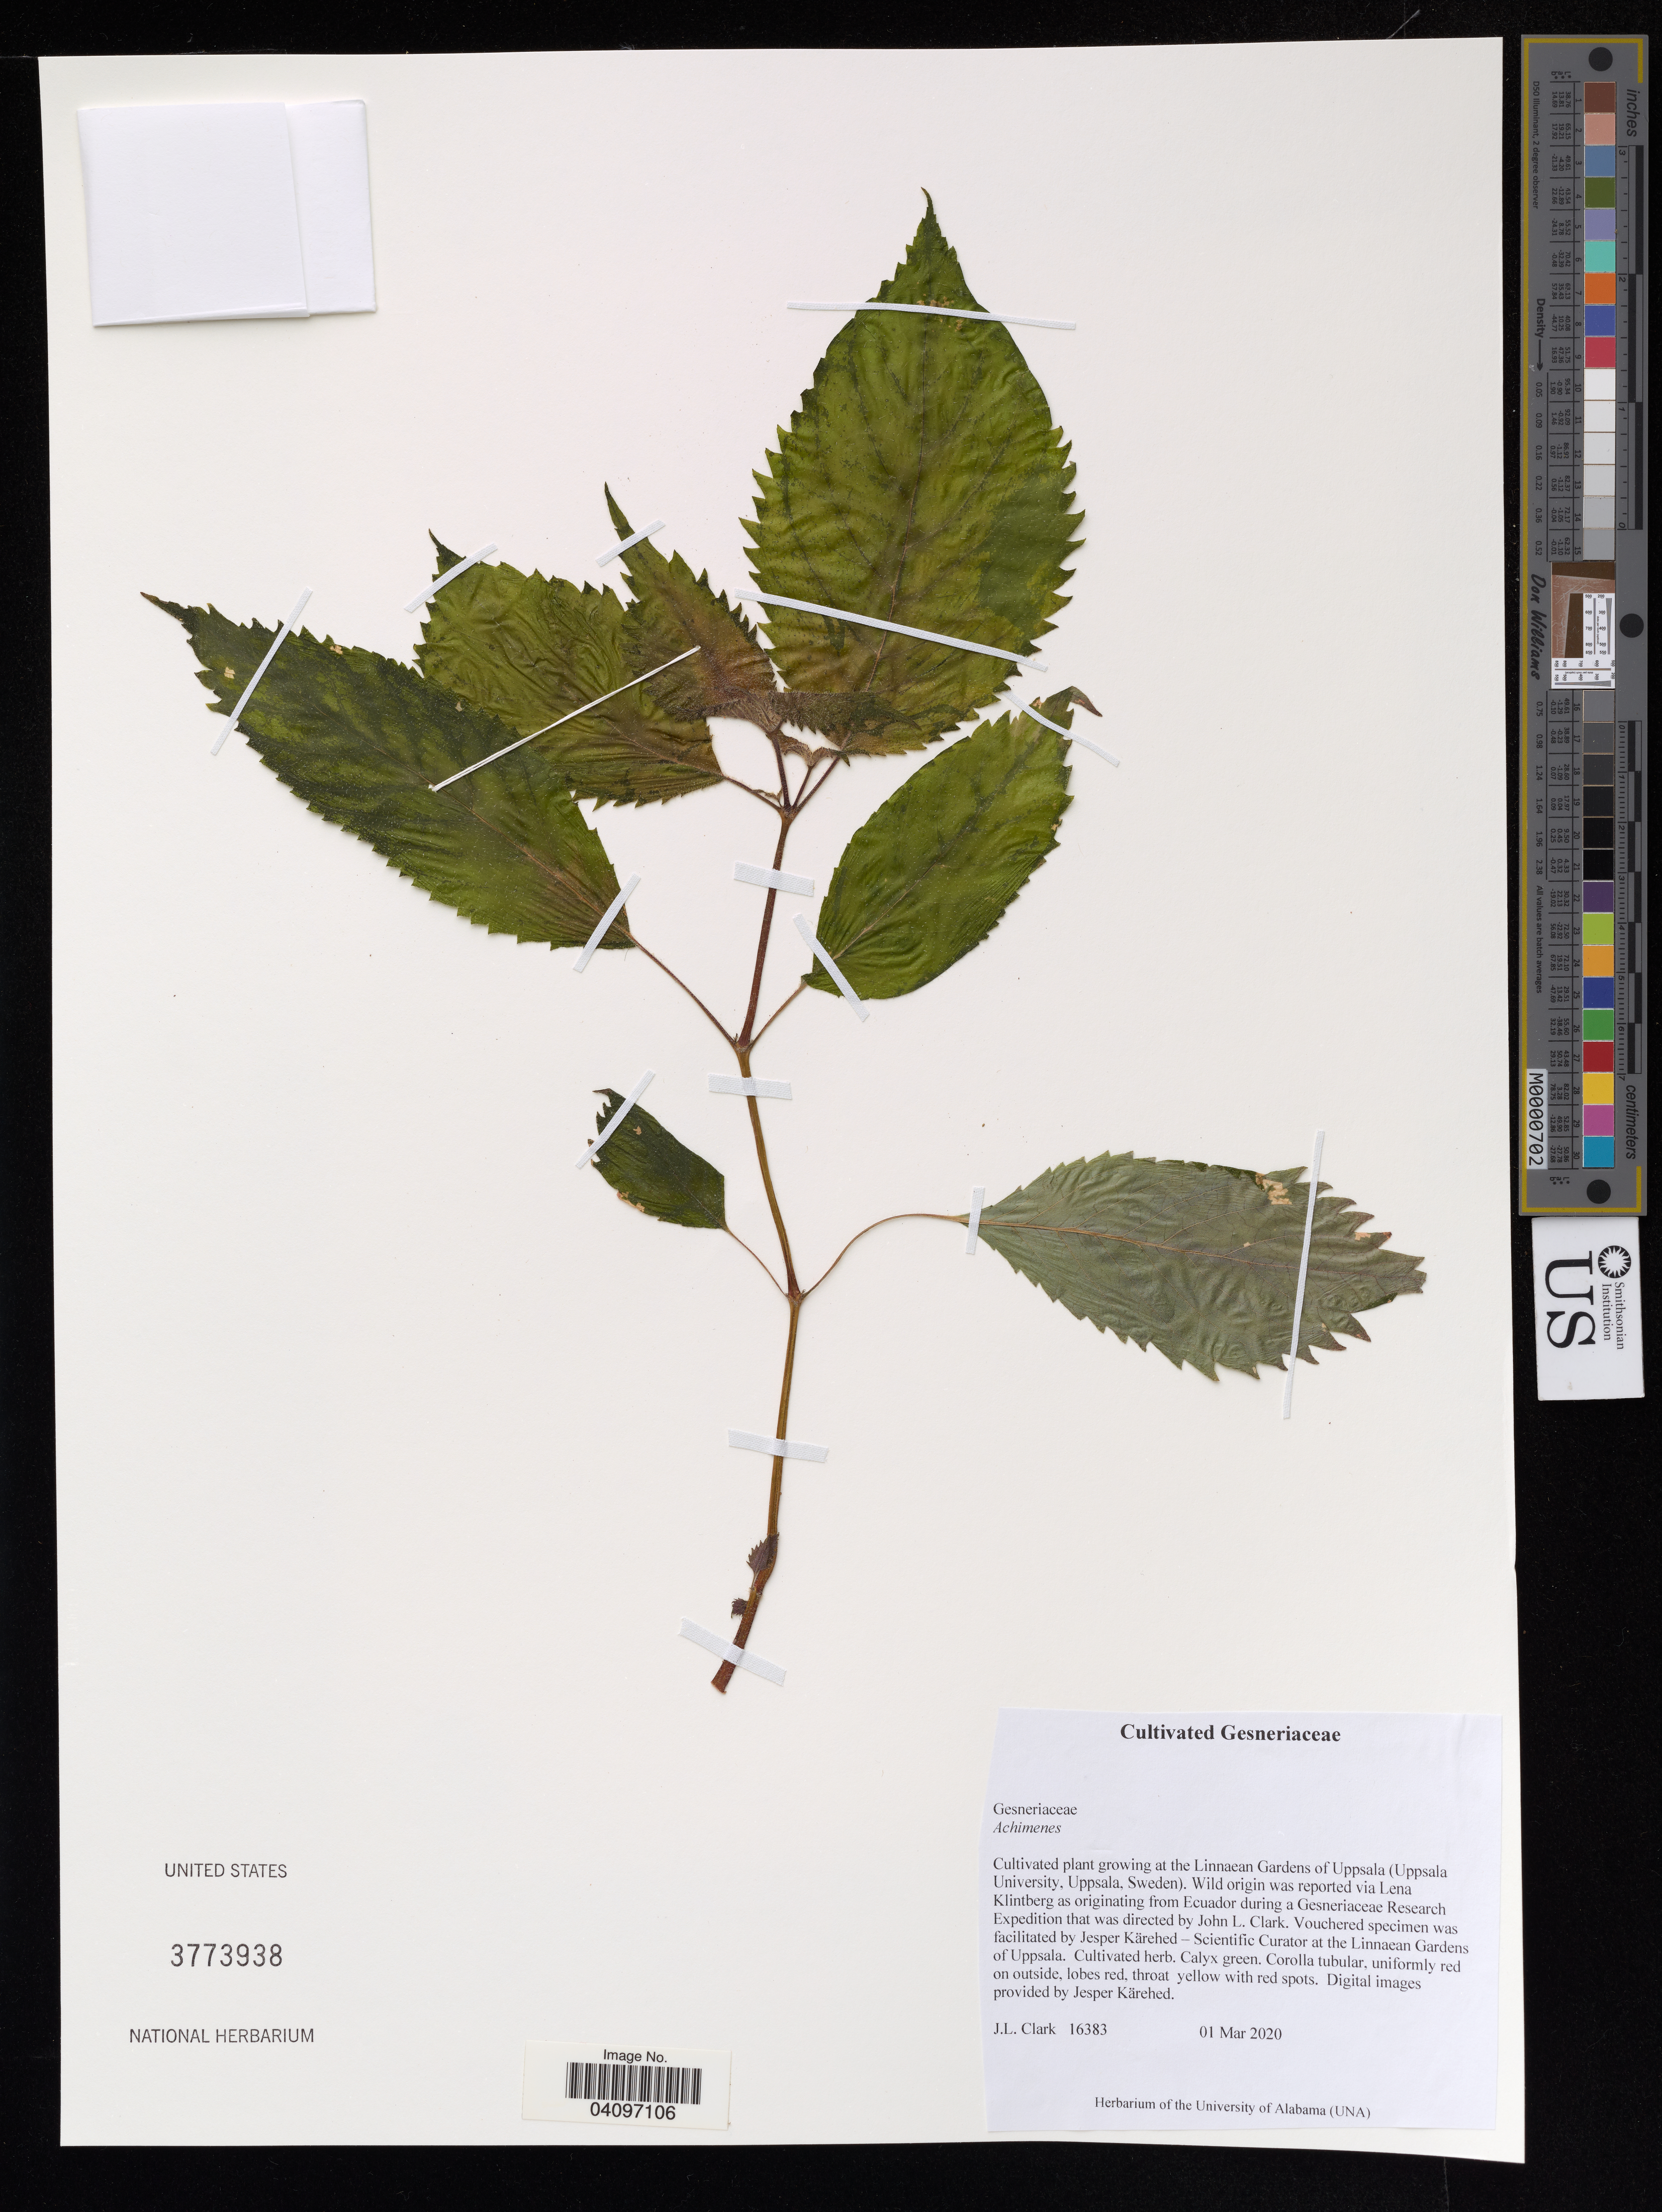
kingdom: Plantae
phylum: Tracheophyta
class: Magnoliopsida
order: Lamiales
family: Gesneriaceae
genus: Achimenes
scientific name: Achimenes sp.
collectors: J. Clark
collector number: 16383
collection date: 2020-03-01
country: Sweden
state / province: Uppsala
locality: Cultivated plant growing at the Linnaean Gardens of Uppsala.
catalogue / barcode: US 3773938